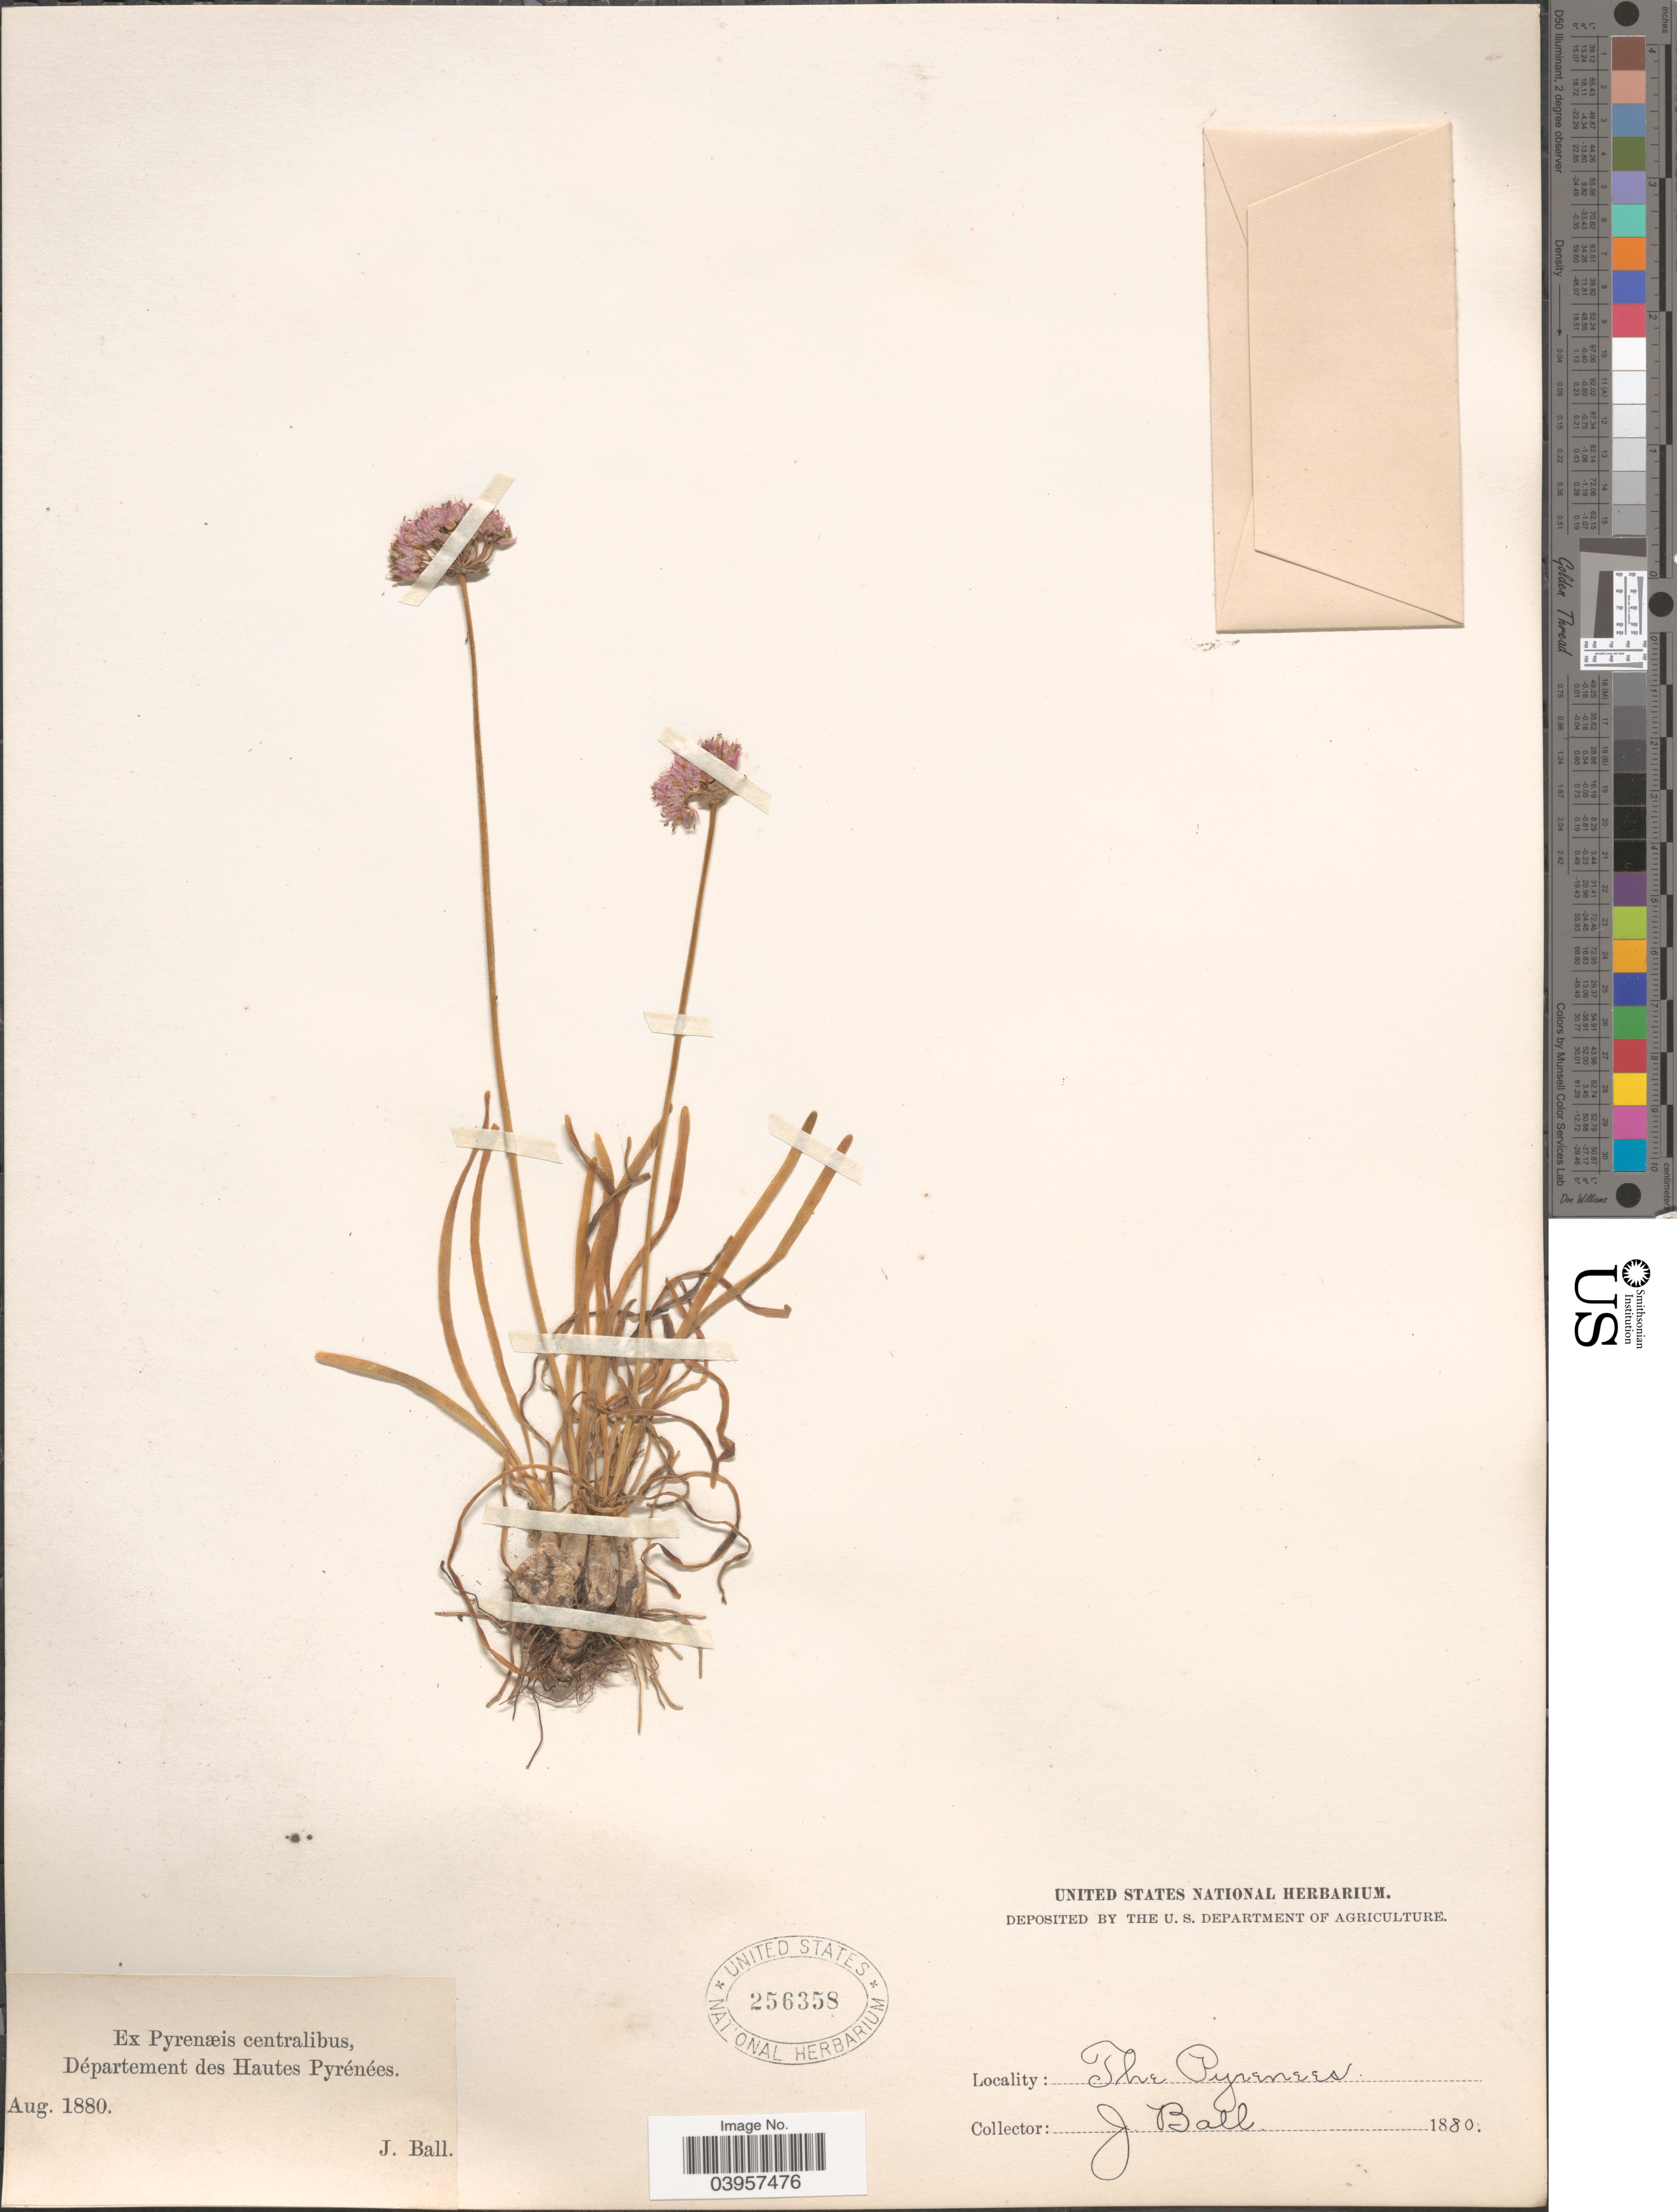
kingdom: Plantae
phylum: Tracheophyta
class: Liliopsida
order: Asparagales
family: Amaryllidaceae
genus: Allium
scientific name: Allium sp.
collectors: J. Ball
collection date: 1880-08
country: France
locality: Ex Pyrenaeis centralibus, Département des Hautes Pyrénées. The Pyrenees.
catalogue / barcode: US 256358